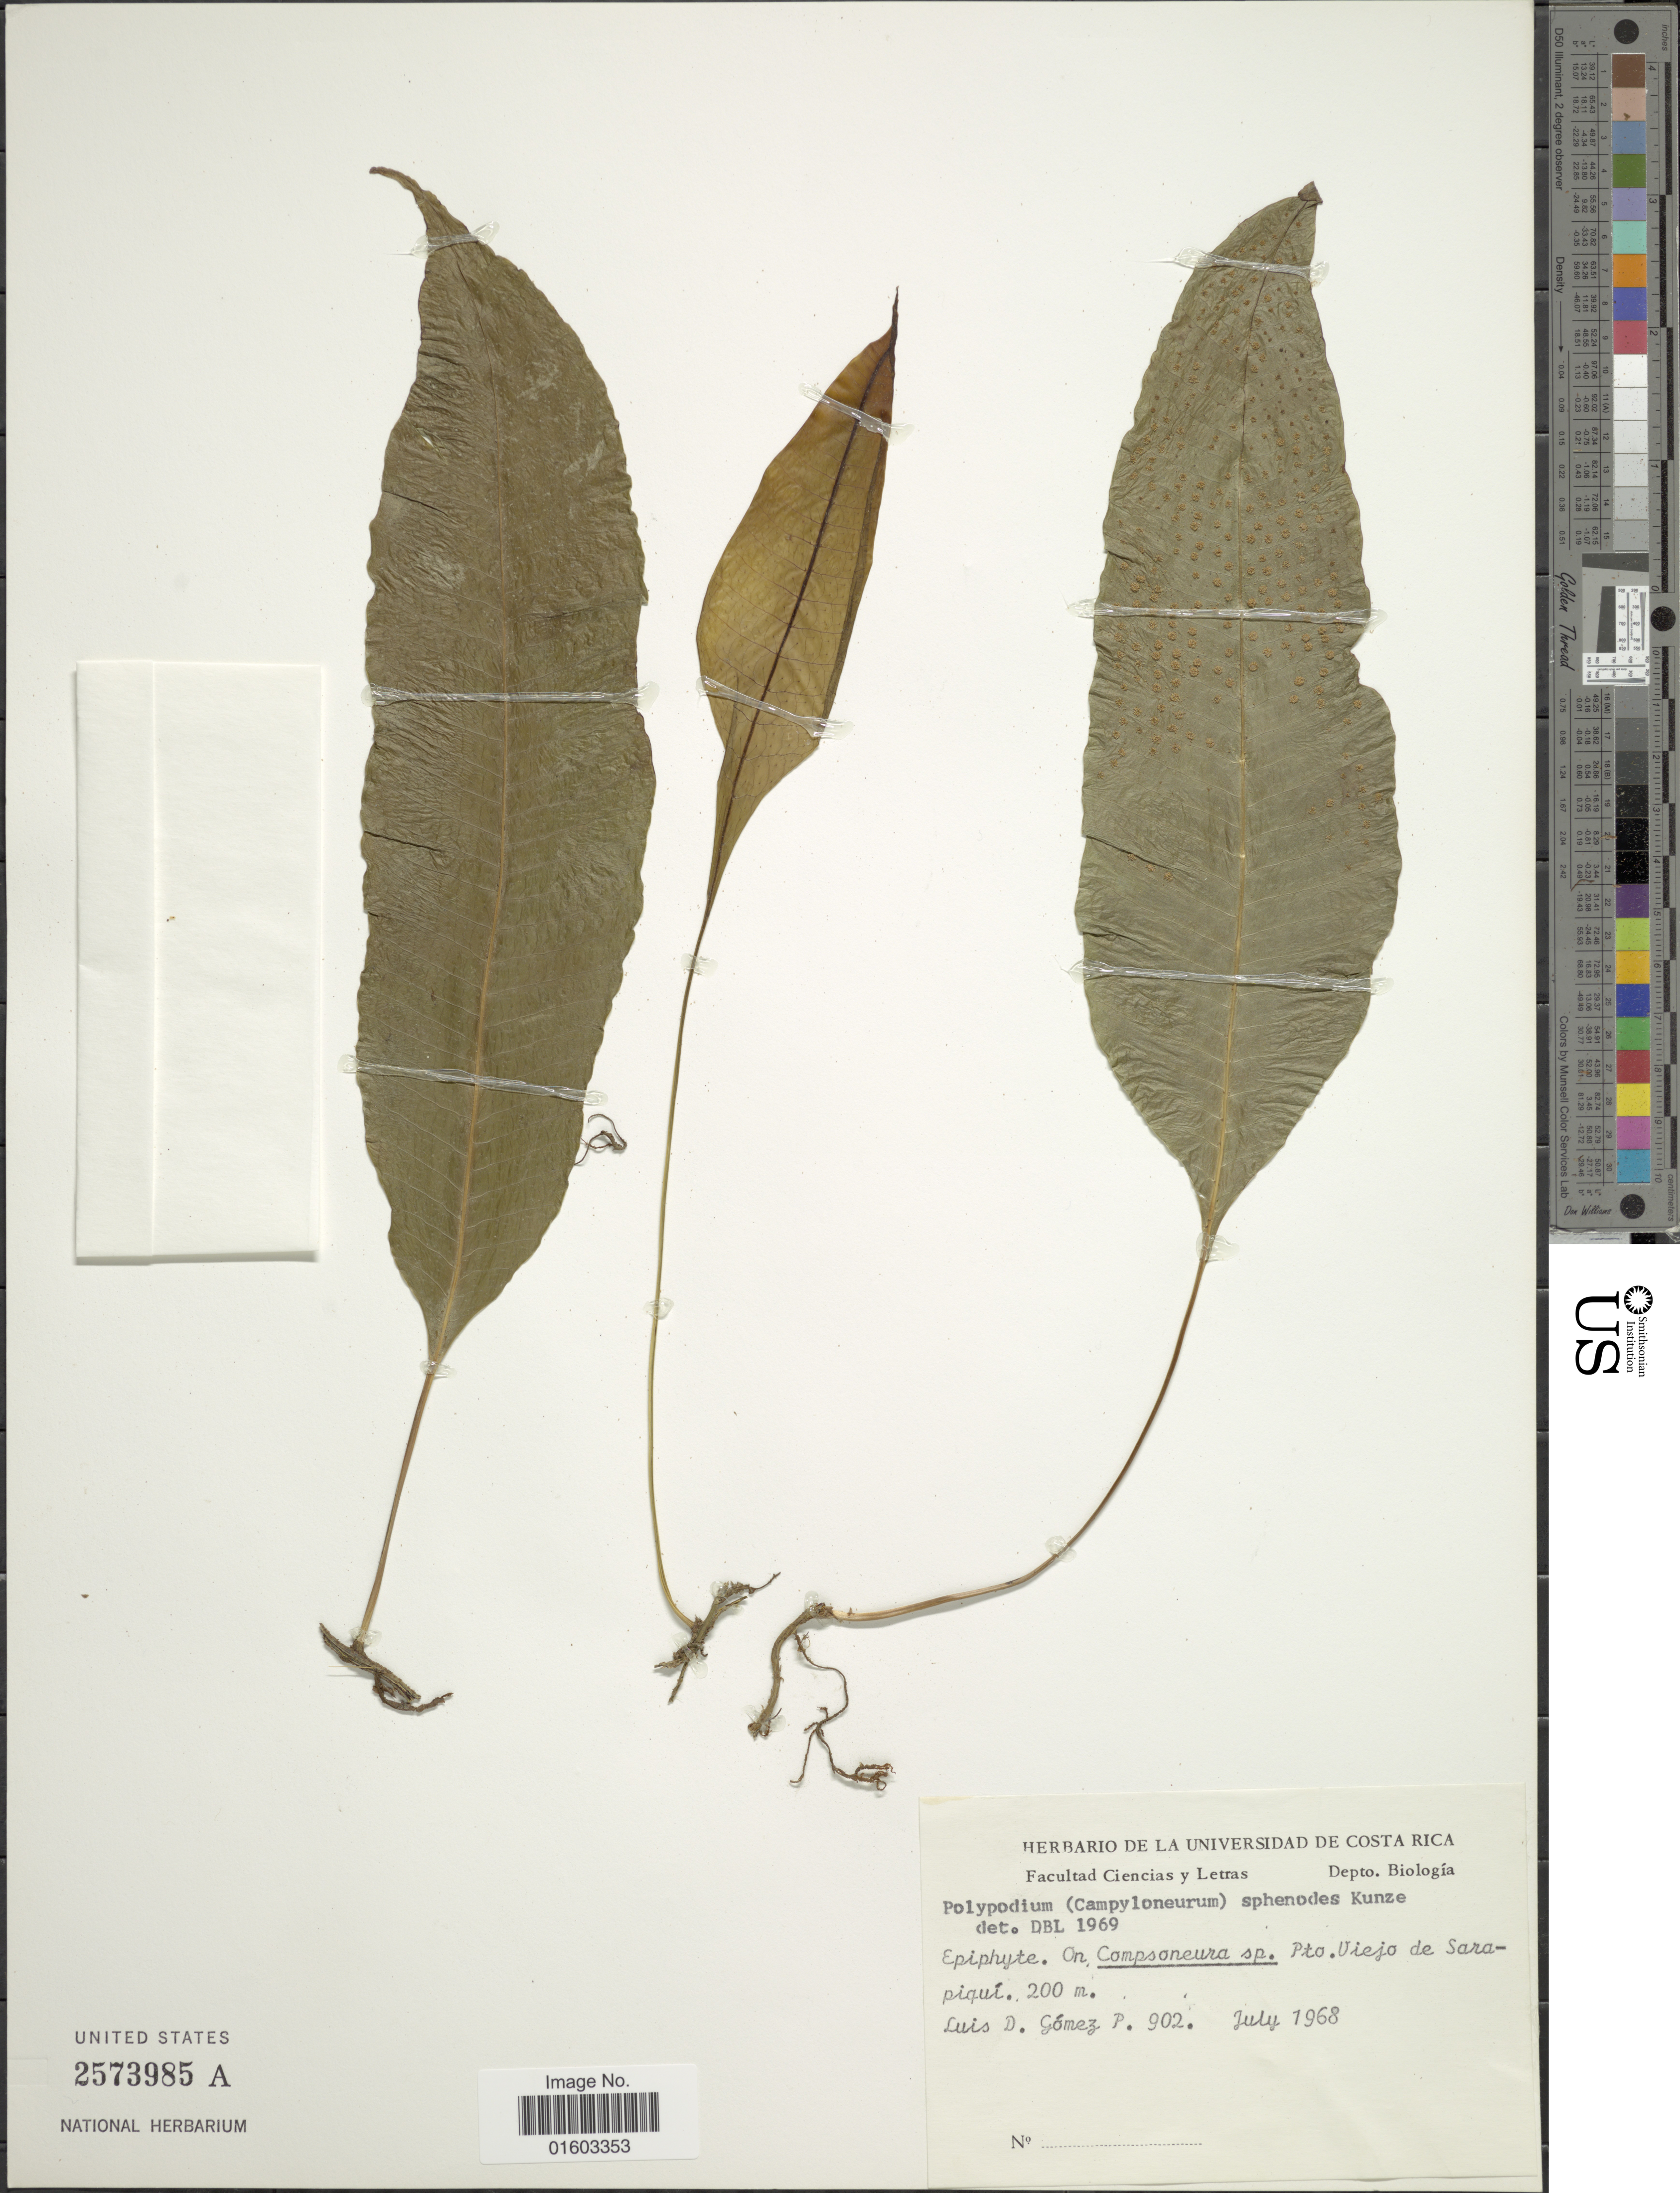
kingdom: Plantae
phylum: Tracheophyta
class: Polypodiopsida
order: Polypodiales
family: Polypodiaceae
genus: Campyloneurum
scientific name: Campyloneurum wercklei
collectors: L. Gomez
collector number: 902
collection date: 1968-07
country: Costa Rica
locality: Facultad Ciencias y Letras, Depto. Biologia. Pto. Viejo de Sarapiqui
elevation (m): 200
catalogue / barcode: US 2573985A